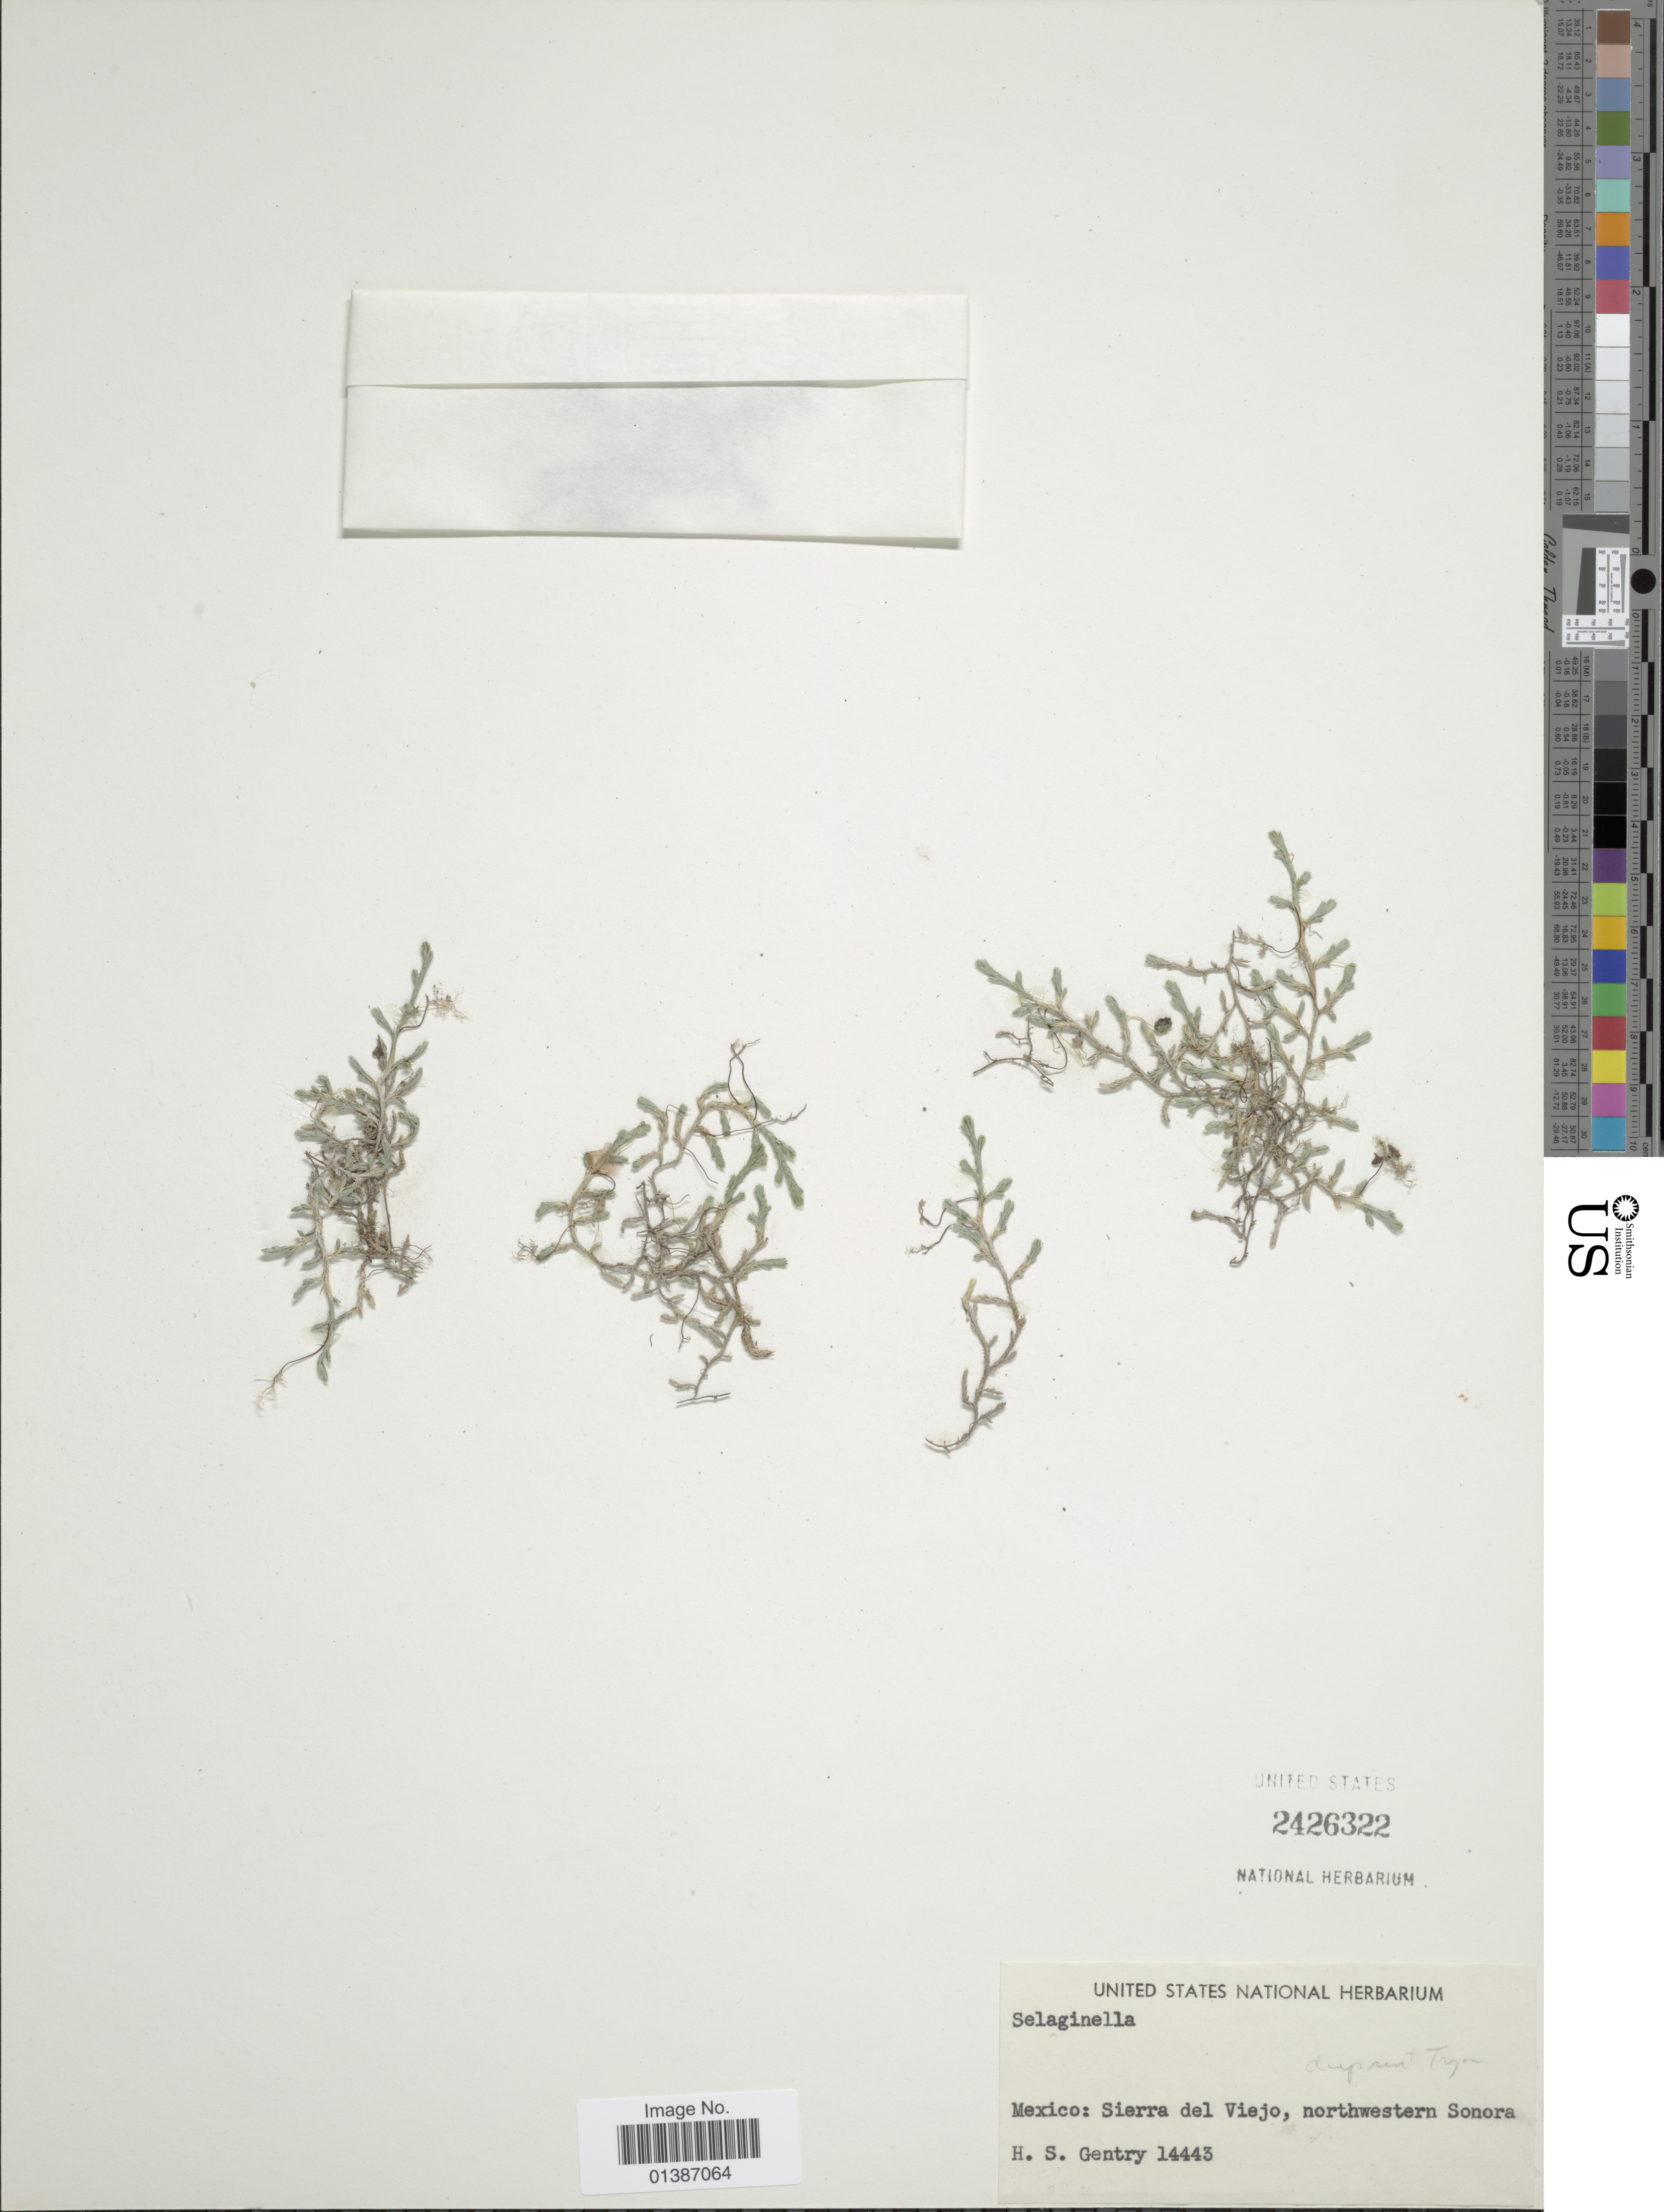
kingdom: Plantae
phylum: Tracheophyta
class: Lycopodiopsida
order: Selaginellales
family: Selaginellaceae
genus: Selaginella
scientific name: Selaginella sp.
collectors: H. S. Gentry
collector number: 14443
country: Mexico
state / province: Sonora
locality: Sierra del Viejo, northwestern Sonora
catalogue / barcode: US 2426322